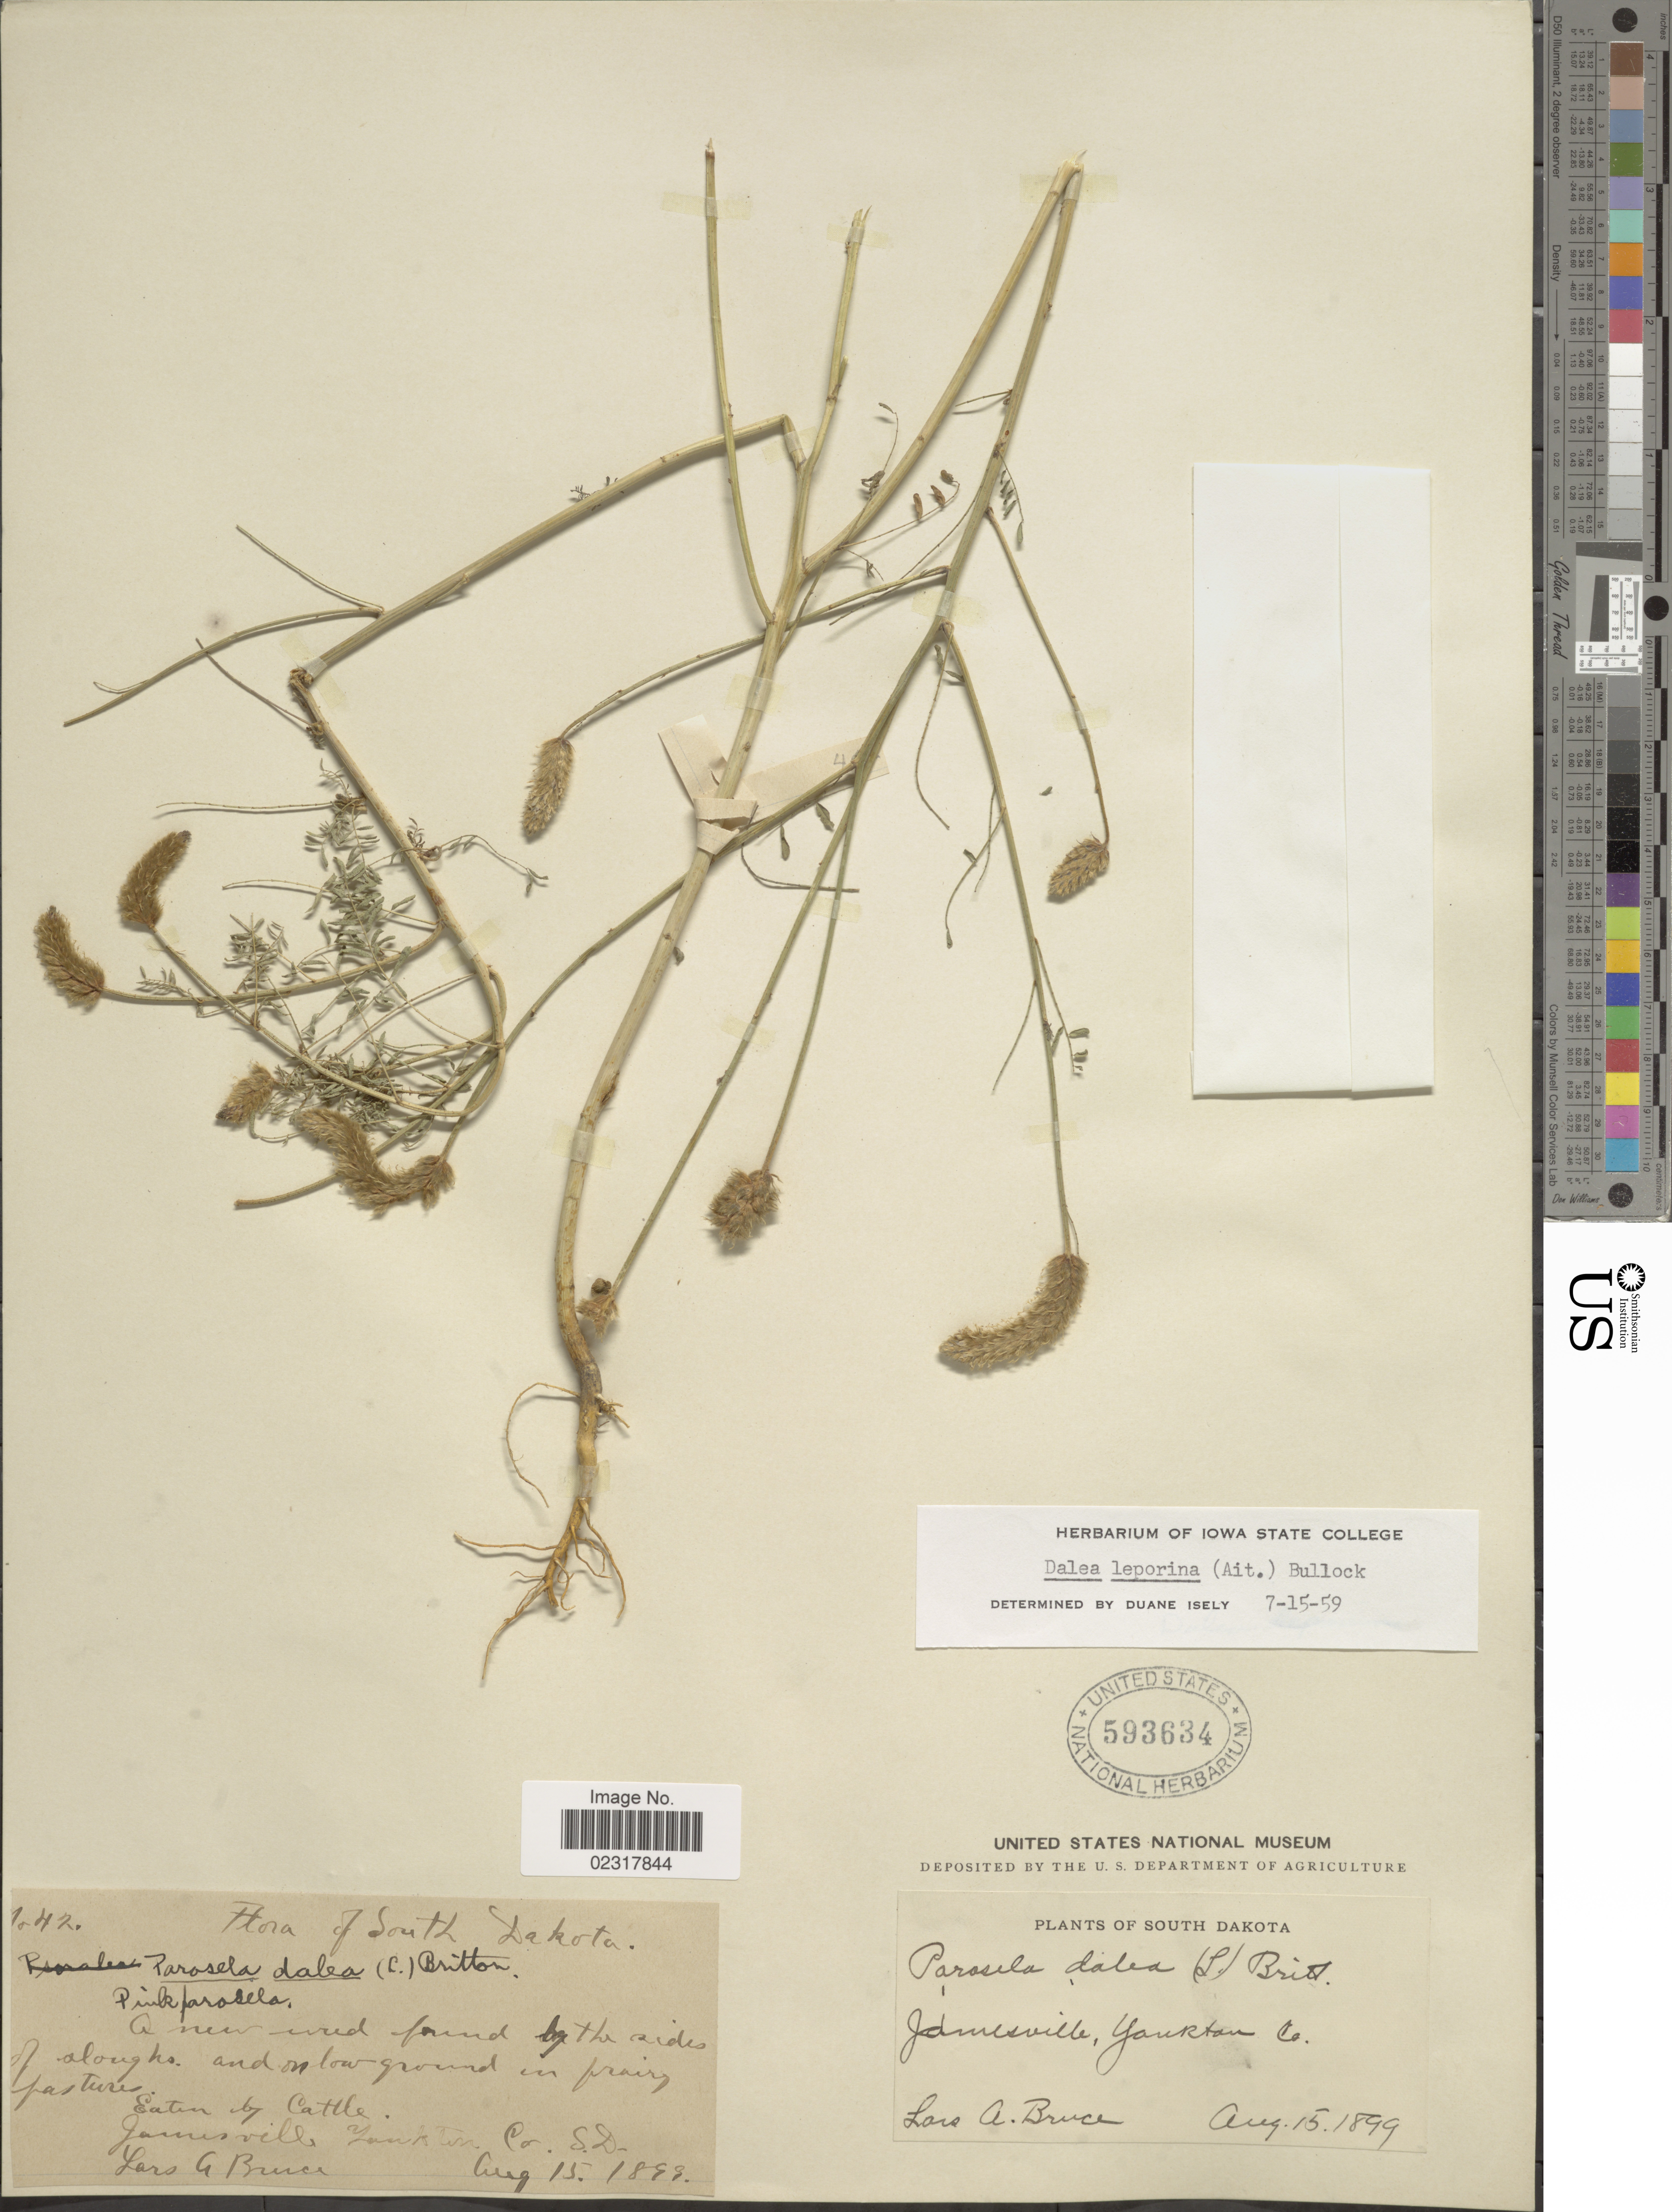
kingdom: Plantae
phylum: Tracheophyta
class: Magnoliopsida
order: Fabales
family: Fabaceae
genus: Dalea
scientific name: Dalea leporina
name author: (Aiton) Bullock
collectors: L. Bruce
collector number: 42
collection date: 1899-08-15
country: United States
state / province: South Dakota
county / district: Yankton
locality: Jamesville.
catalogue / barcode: US 593634